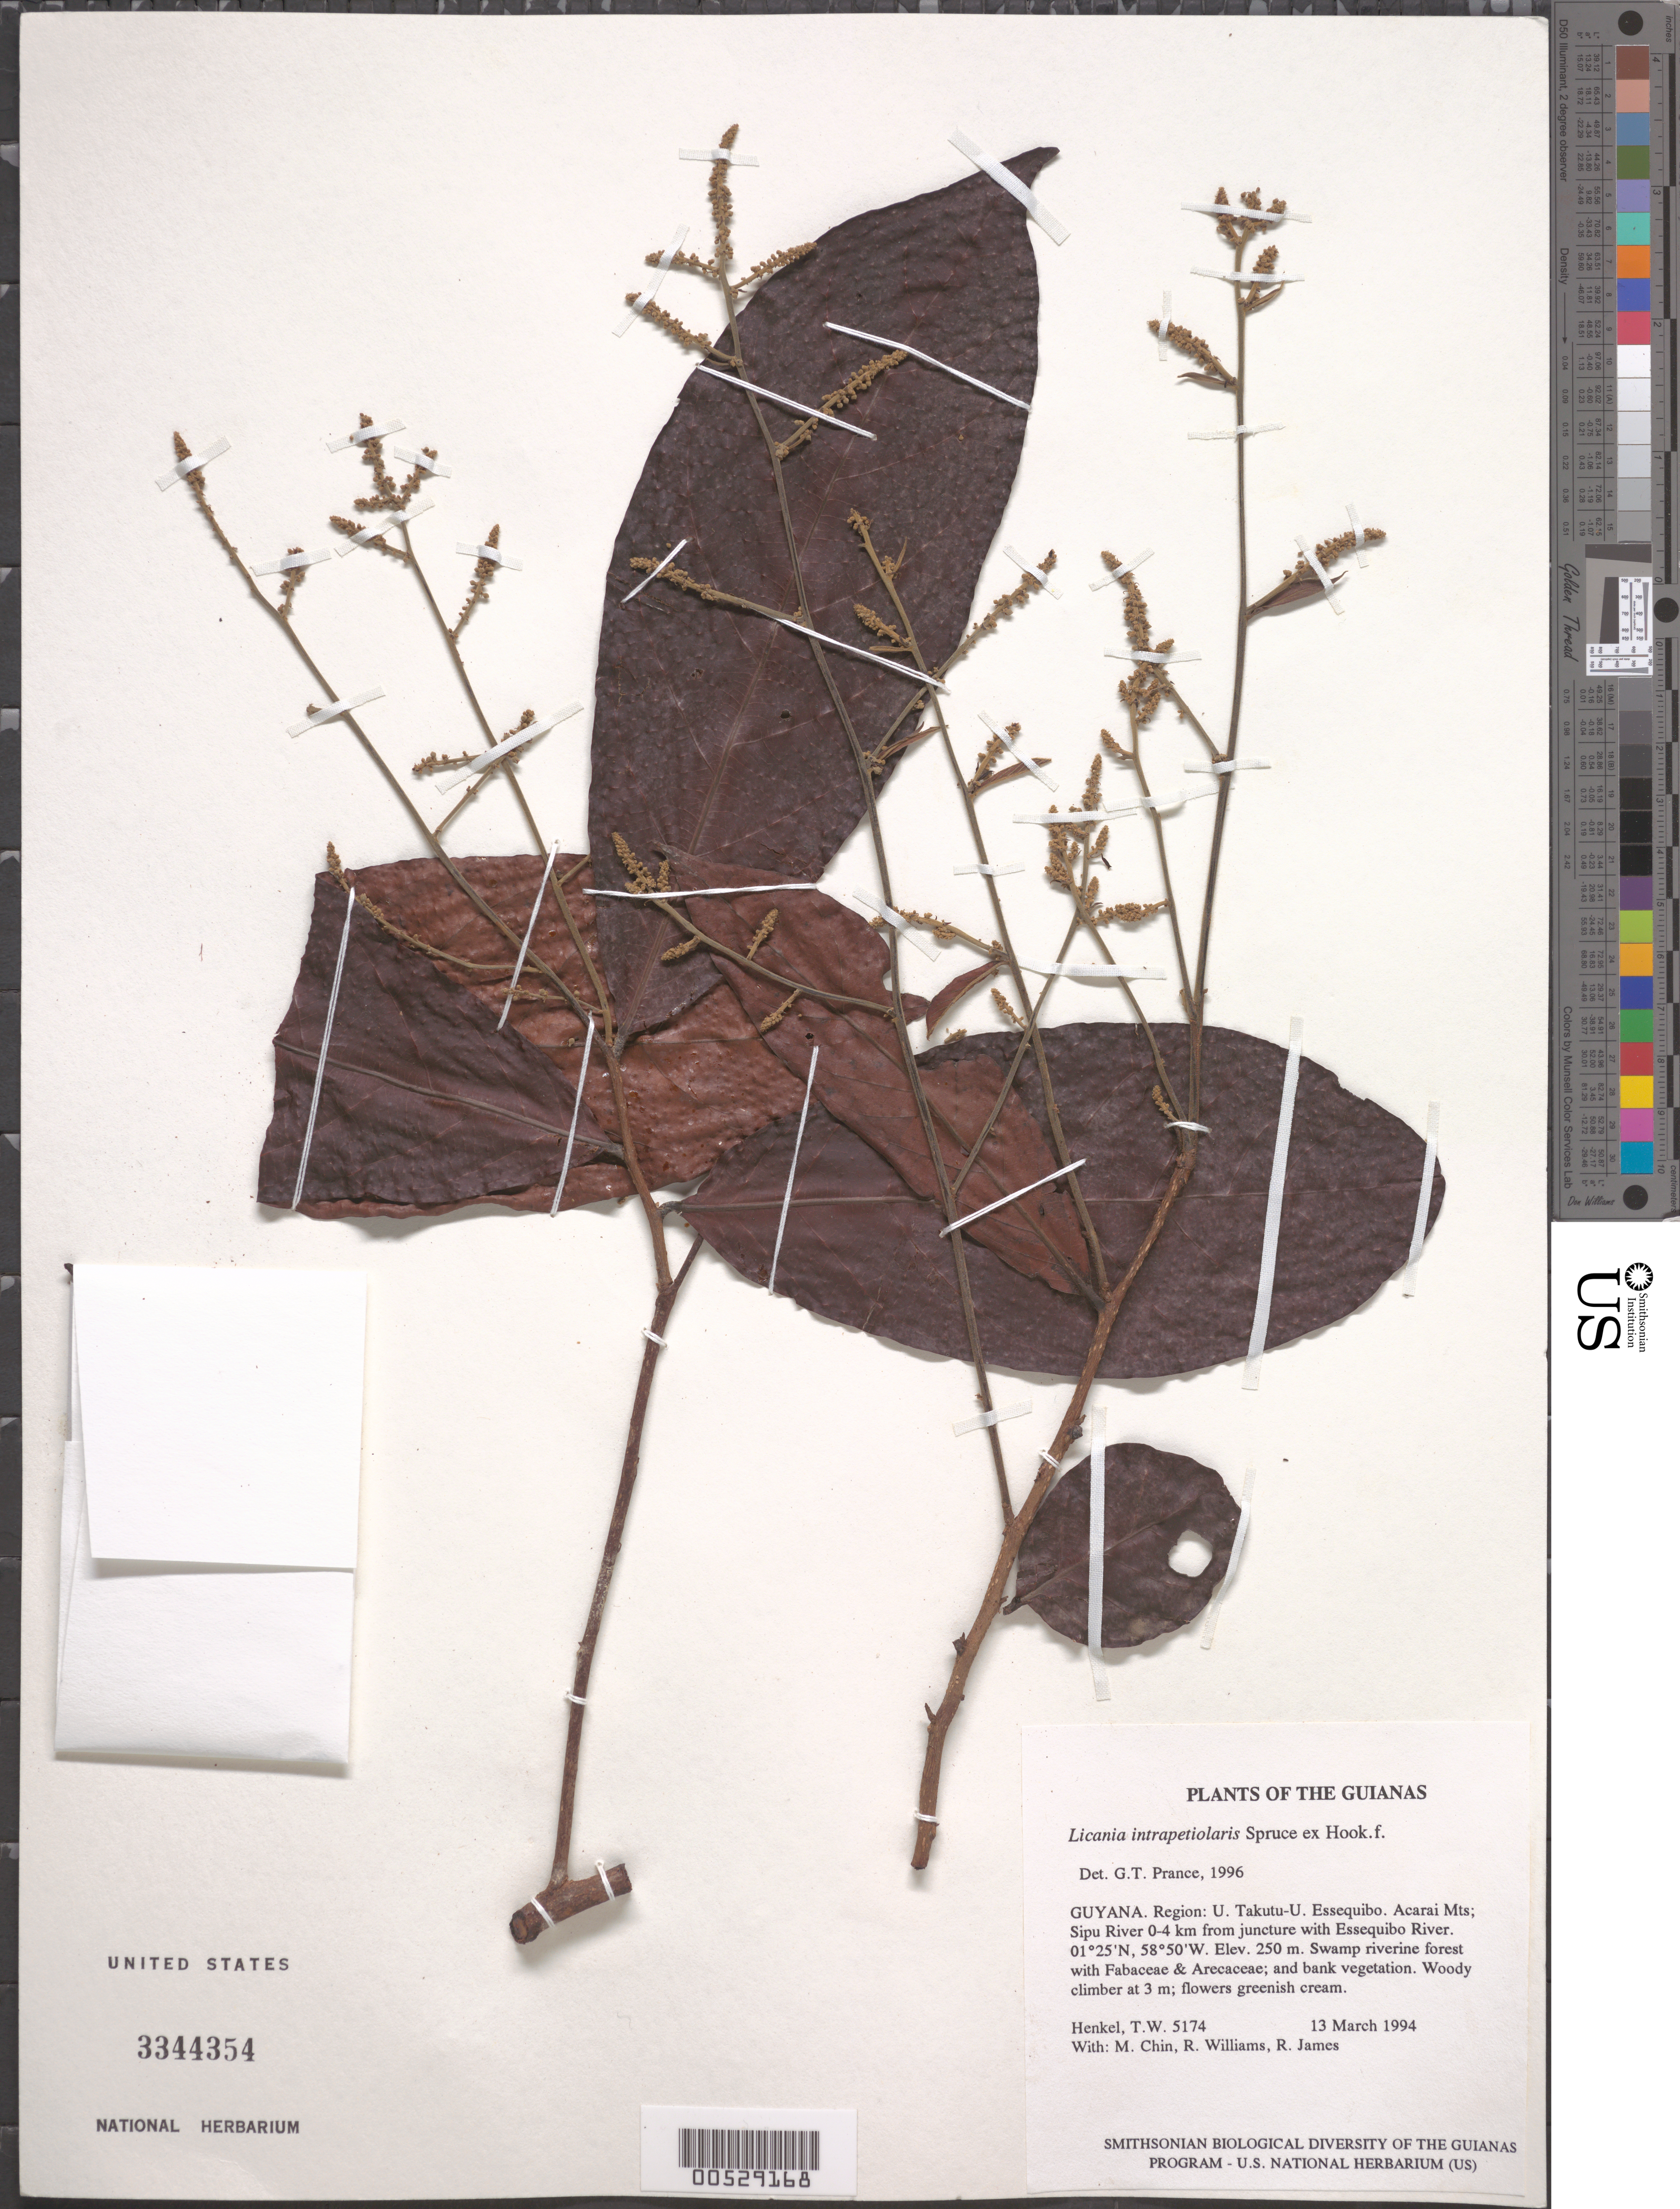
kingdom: Plantae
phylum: Tracheophyta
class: Magnoliopsida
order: Malpighiales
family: Chrysobalanaceae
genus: Hymenopus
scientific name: Hymenopus intrapetiolaris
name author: (Spreng. ex Hook. f.) Sothers & Prance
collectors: T. Henkel, M. Chin, R. Williams & R. James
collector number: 5174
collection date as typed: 13 March 1994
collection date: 1994-03-13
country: Guyana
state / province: U. Takutu-U. Essequibo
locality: Acarai Mts; Sipu River 0-4 km from juncture with Essequibo River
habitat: Swamp riverine forest with Fabaceae & Arecaceae; and bank vegetation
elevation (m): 250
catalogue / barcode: US 3344354